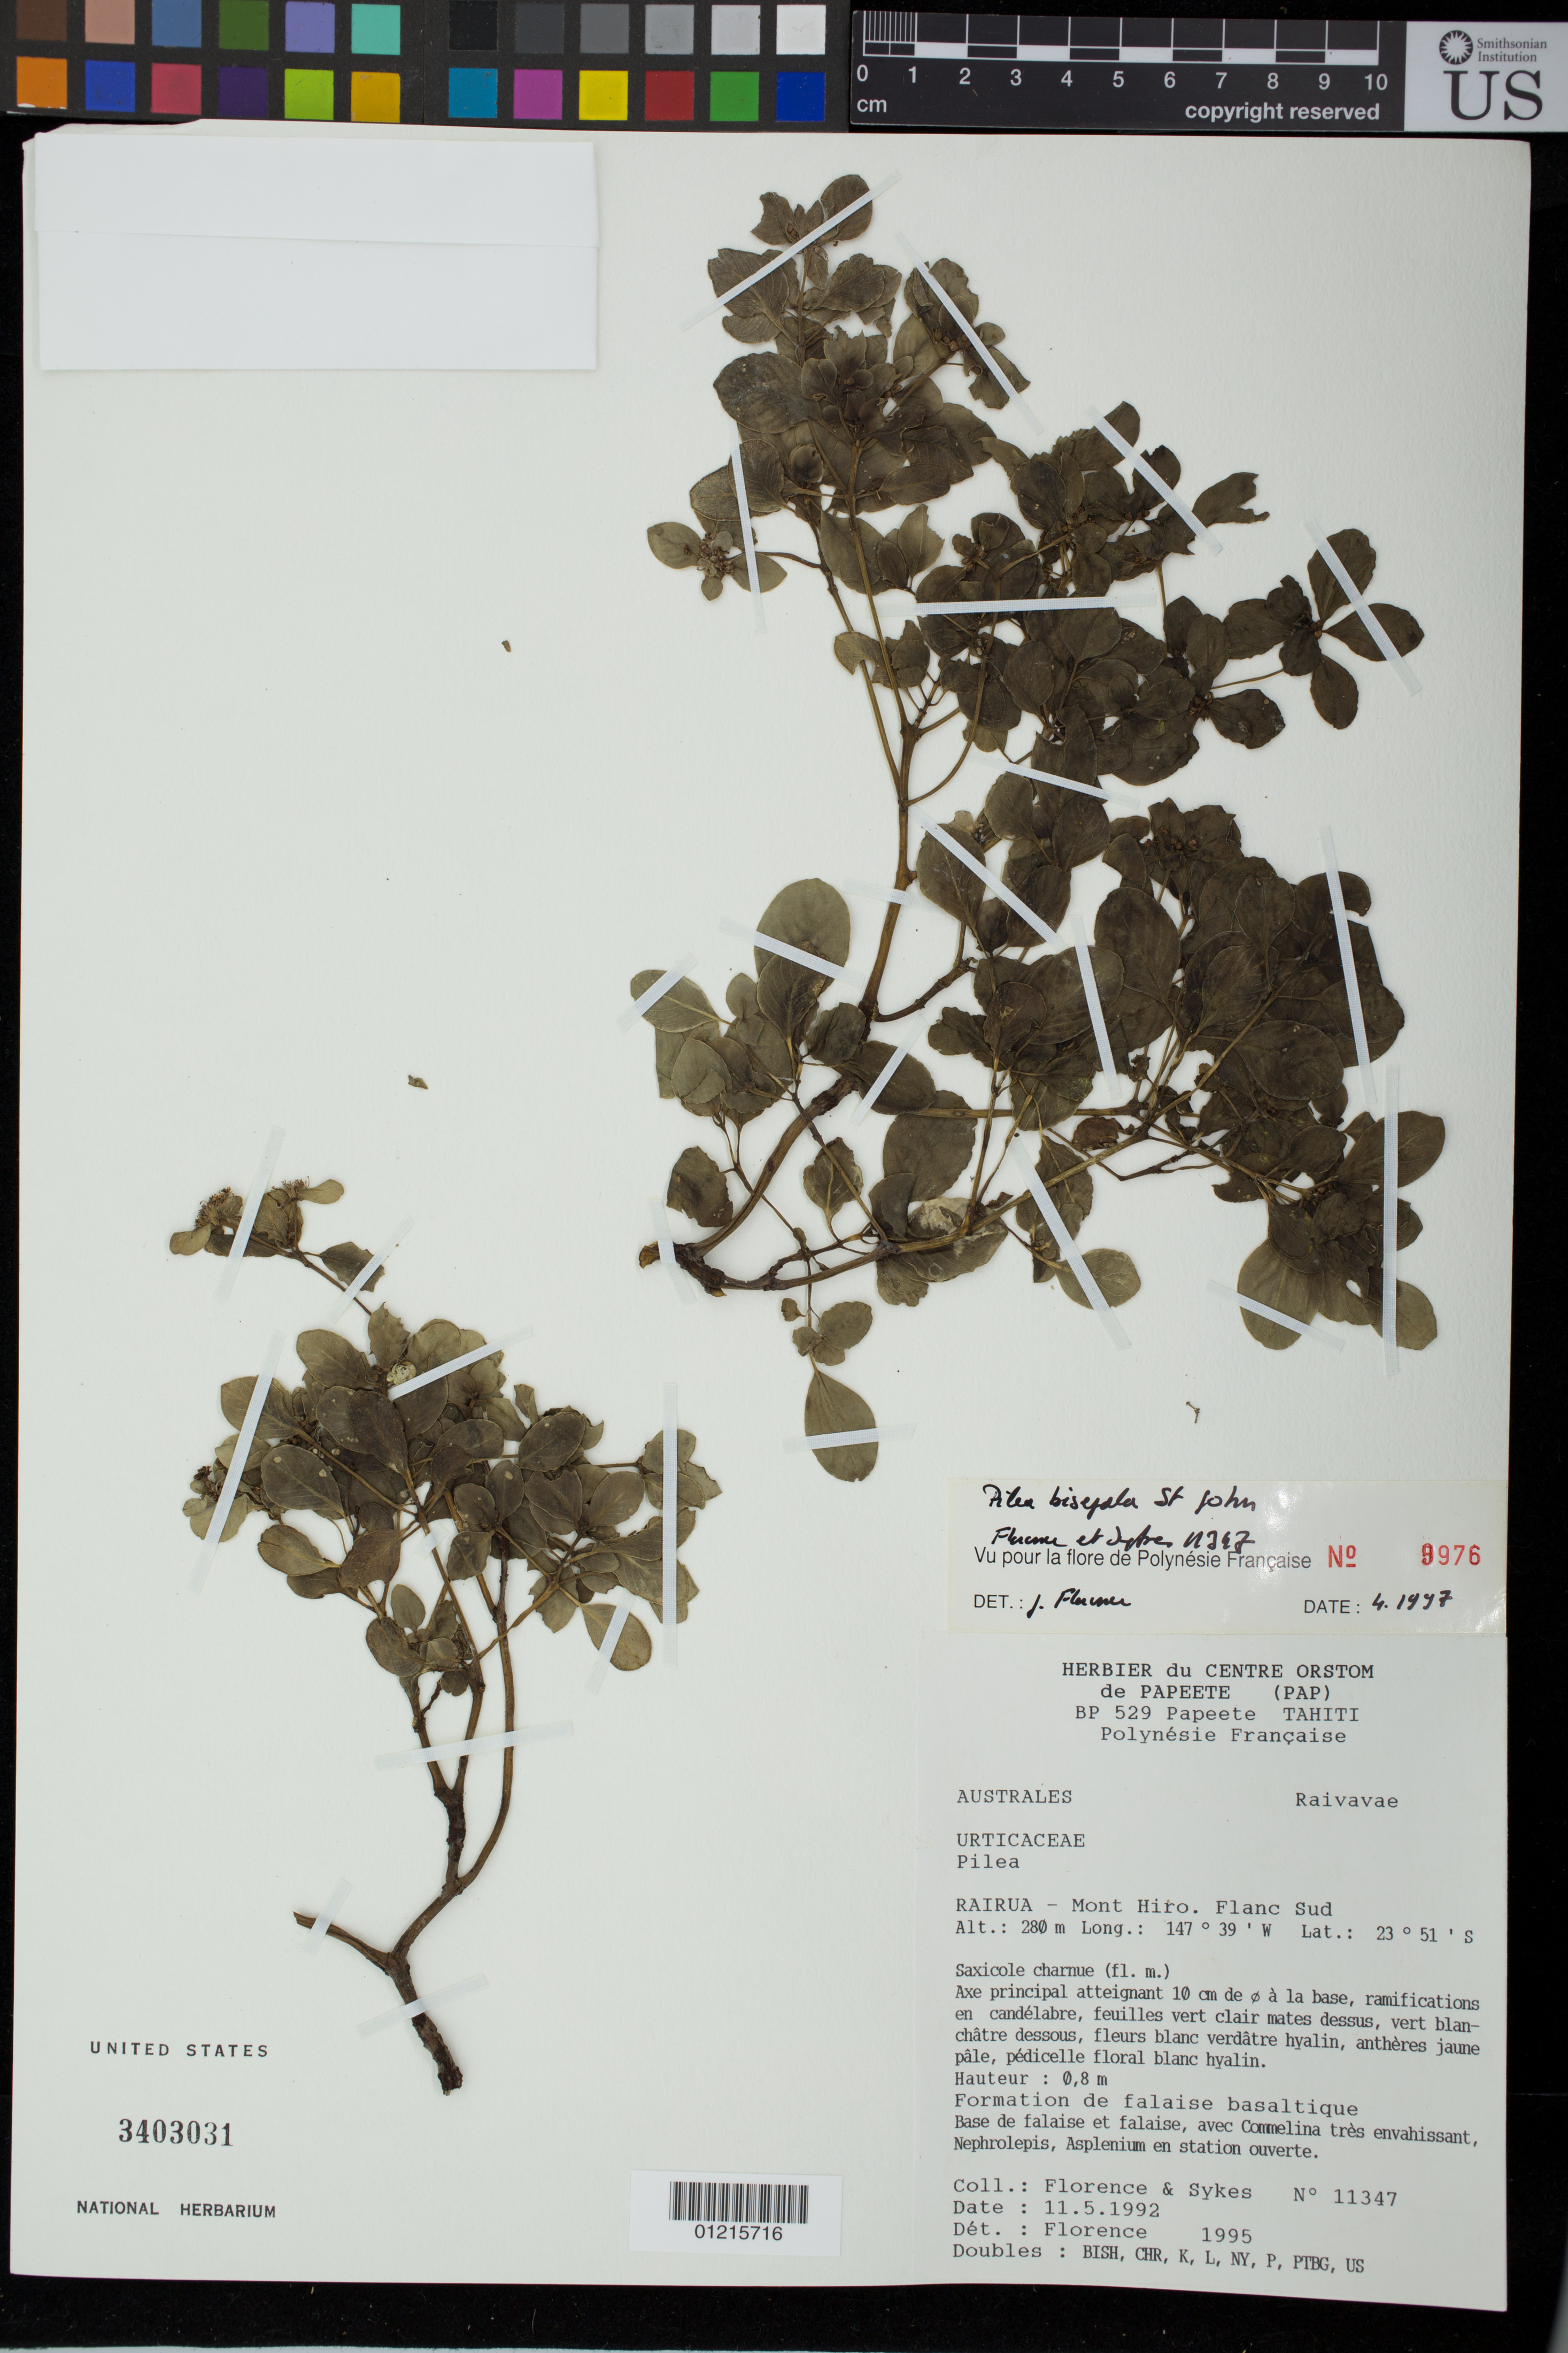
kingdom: Plantae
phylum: Tracheophyta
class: Magnoliopsida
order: Rosales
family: Urticaceae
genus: Pilea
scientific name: Pilea bisepala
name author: H. St. John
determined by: Florence, J.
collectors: J. Florence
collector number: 11347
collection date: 1992-05-11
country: French Polynesia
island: Raivavae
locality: Rairua - Mont Hiro. Flanc Sud.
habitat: en station ouverte, base de falaise et falaise.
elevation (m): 280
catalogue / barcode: US 3403031